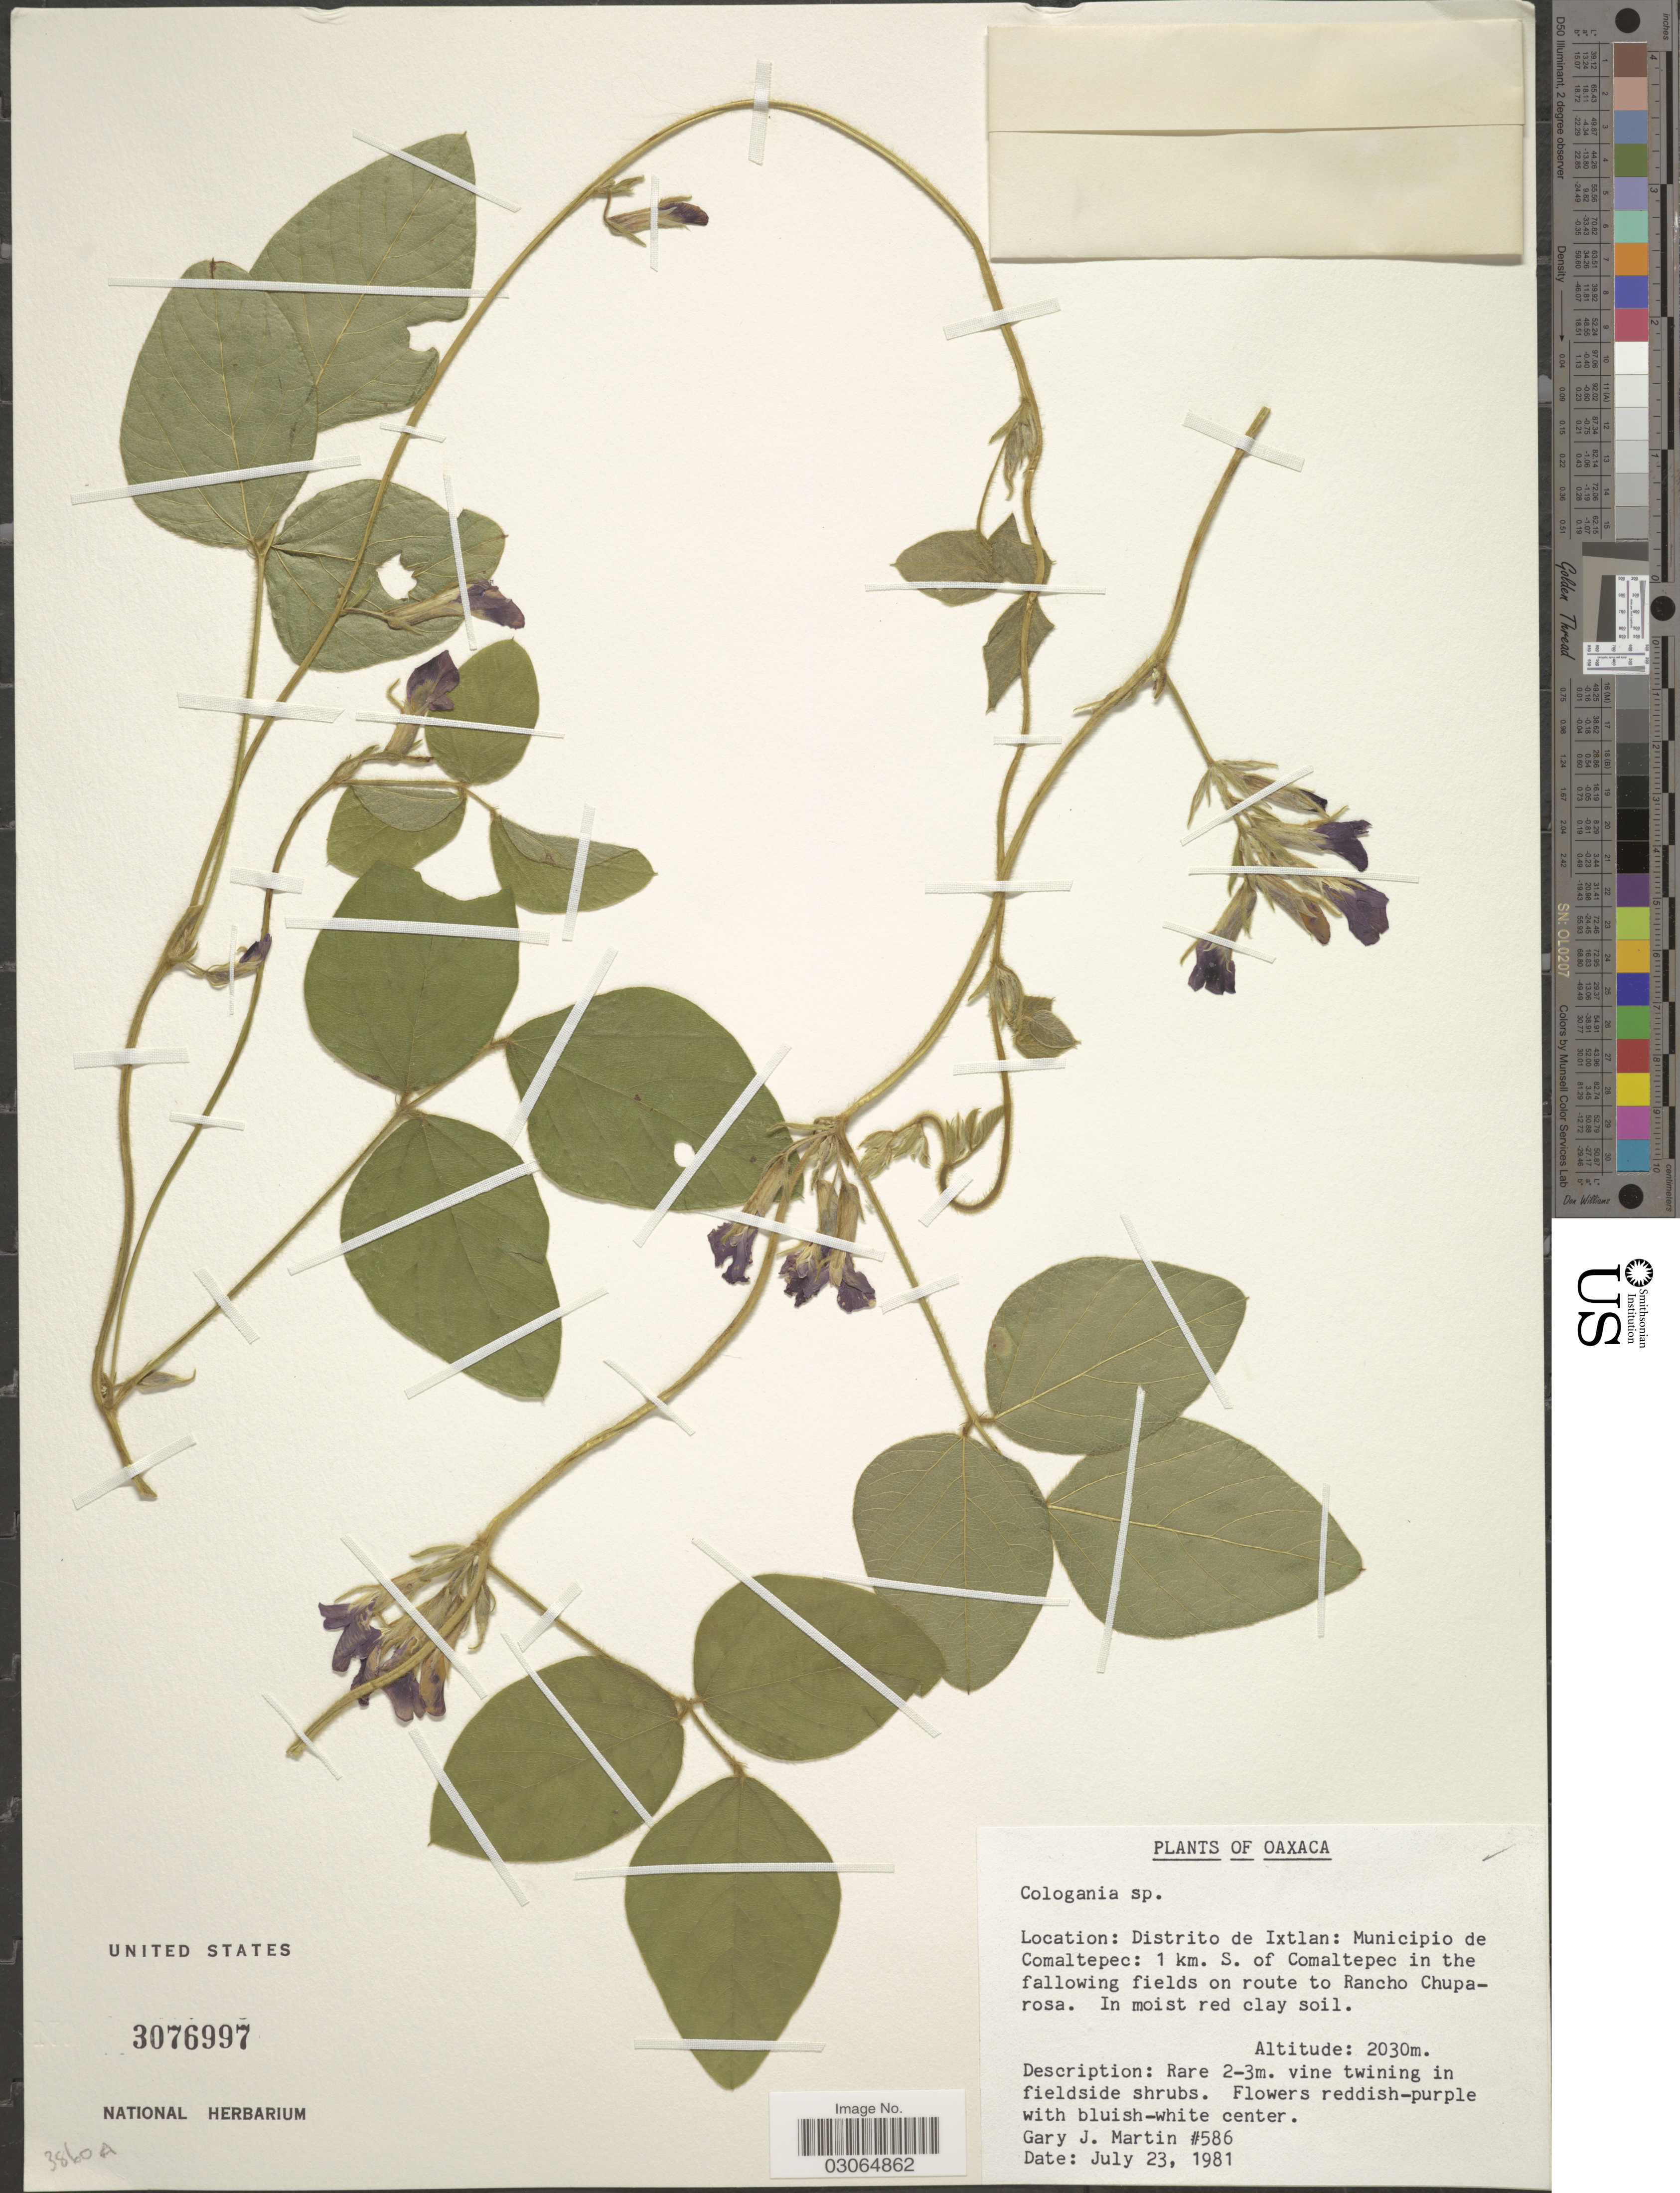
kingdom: Plantae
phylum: Tracheophyta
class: Magnoliopsida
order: Fabales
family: Fabaceae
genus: Cologania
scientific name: Cologania sp.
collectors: G. J. Martin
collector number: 586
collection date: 1981-07-23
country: Mexico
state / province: Oaxaca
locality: Distrito de Ixtlan: Municipio de Comaltepec: 1 km. S. of Comaltepec in the fallowing fields on route to Rancho Chuparosa.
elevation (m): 2030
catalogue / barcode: US 3076997